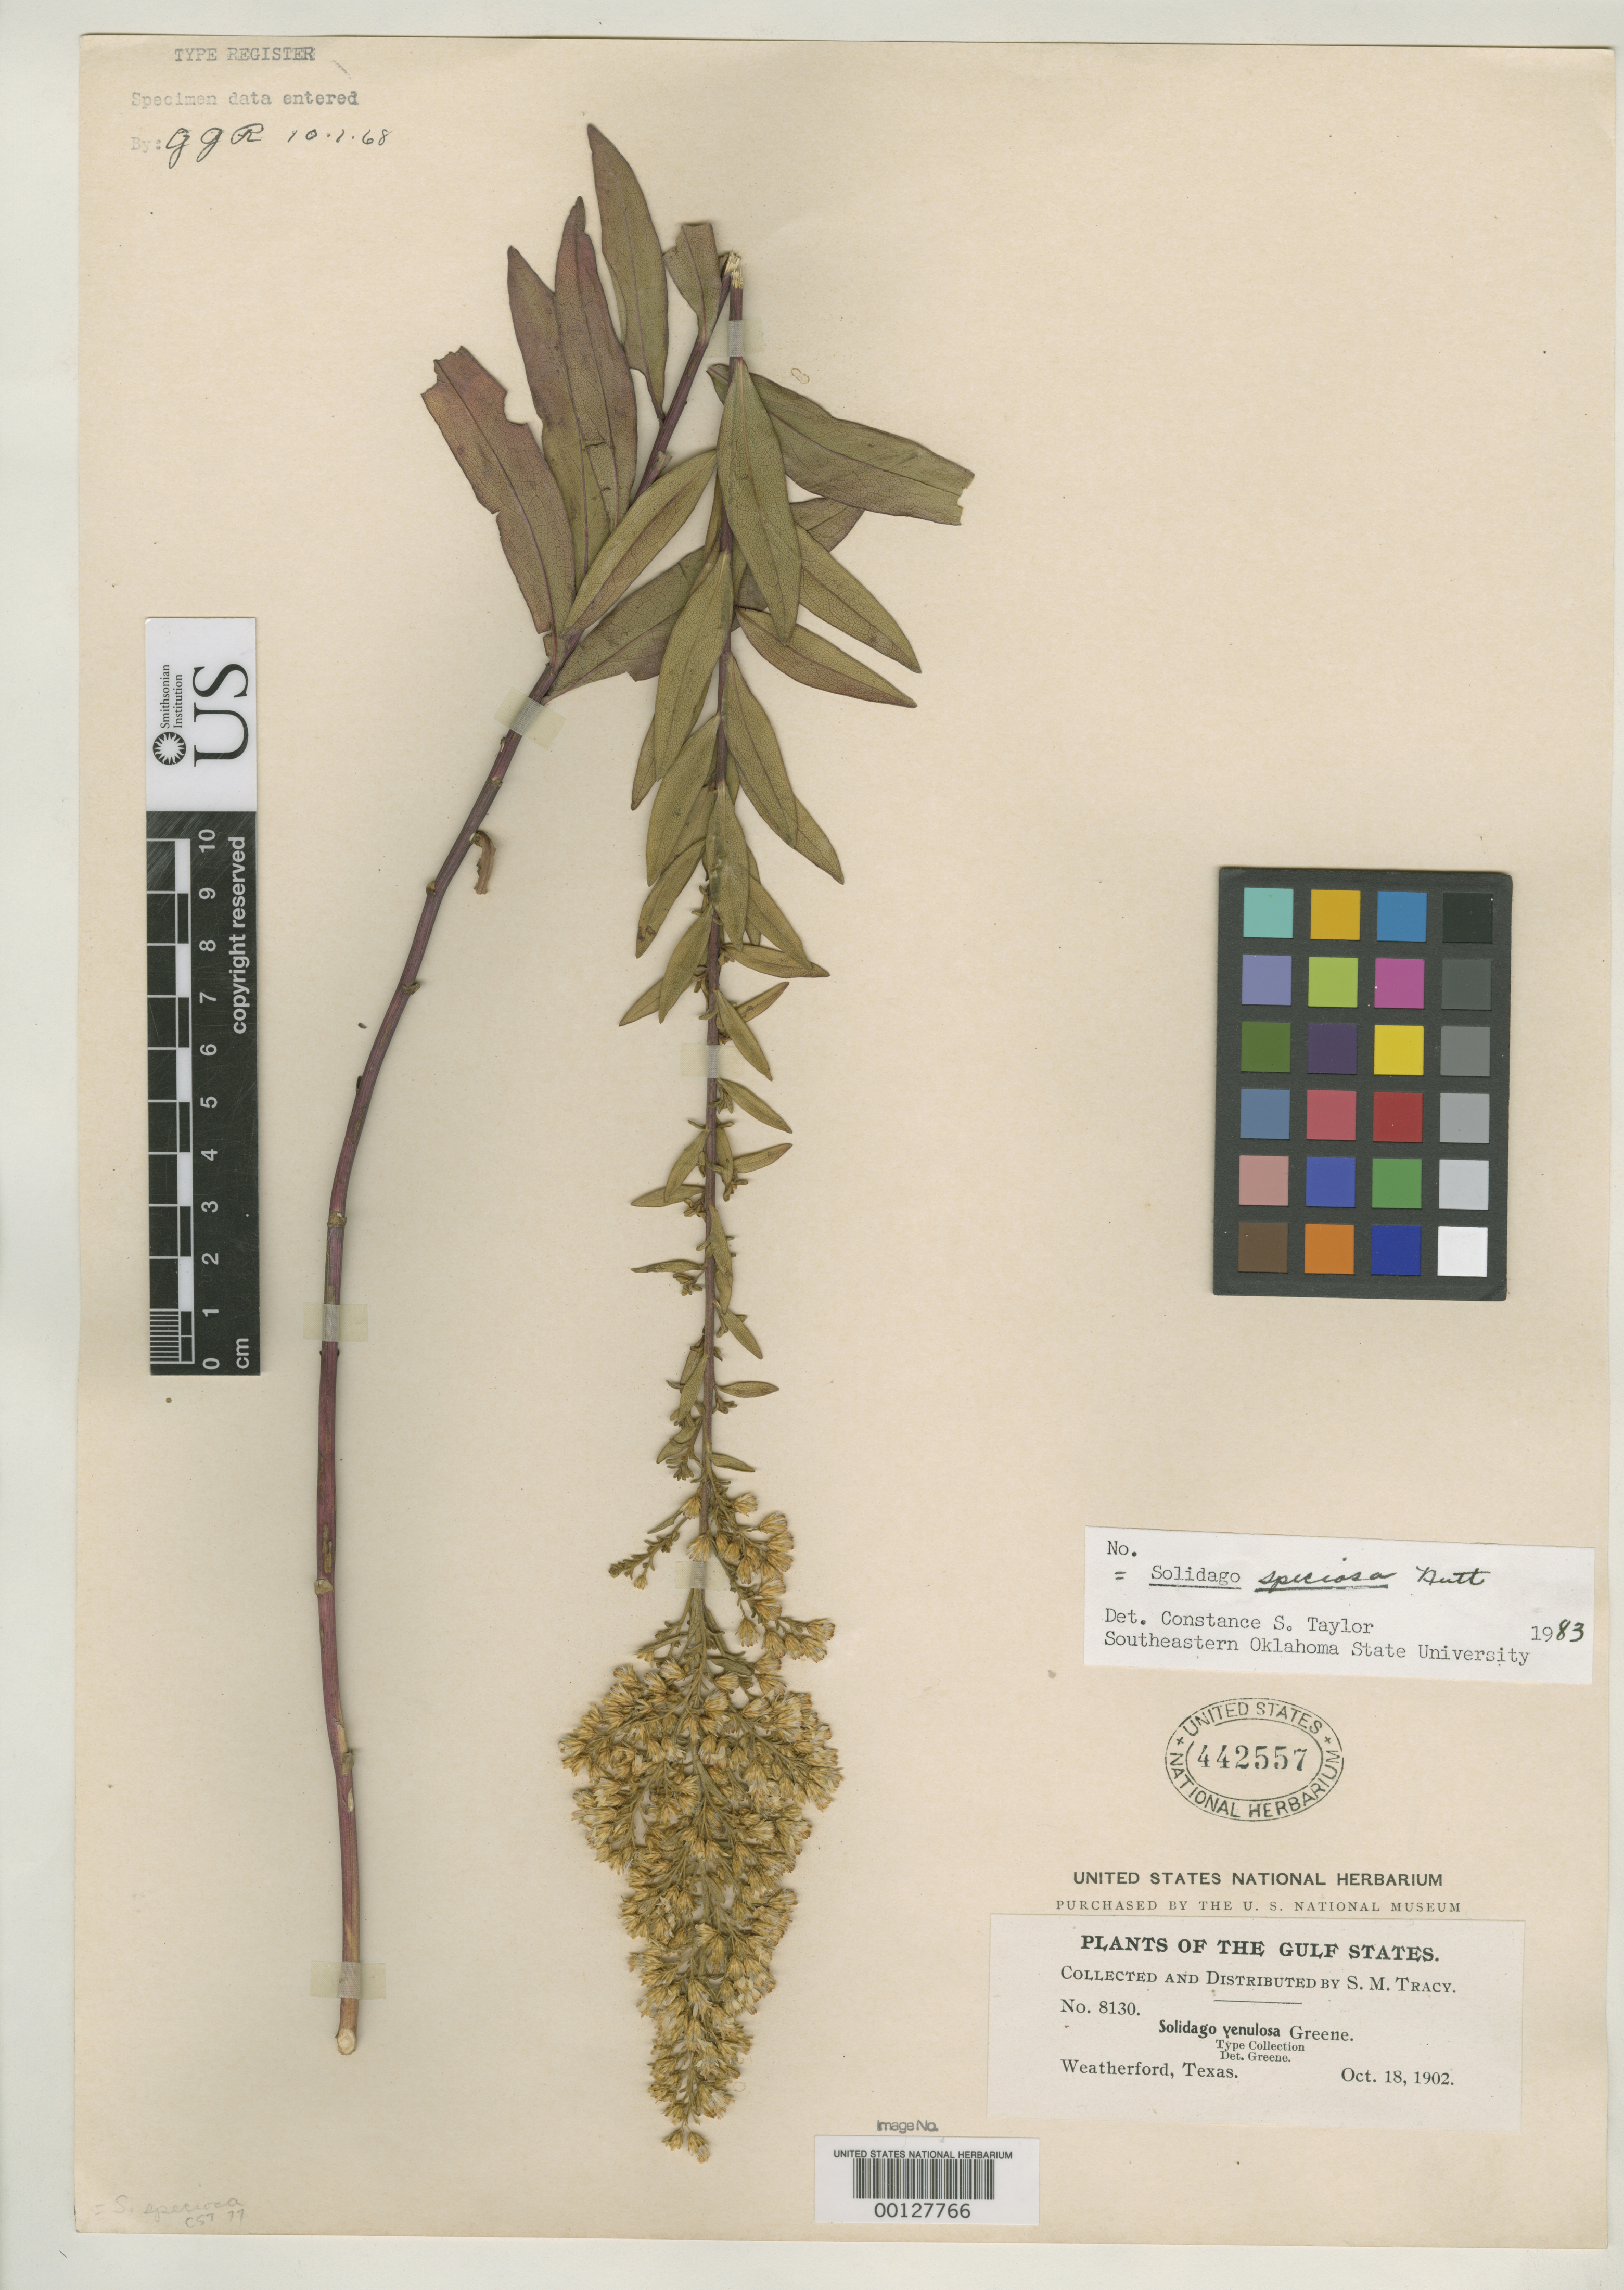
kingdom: Plantae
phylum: Tracheophyta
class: Magnoliopsida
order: Asterales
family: Asteraceae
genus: Solidago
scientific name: Solidago venulosa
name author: Greene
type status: Isotype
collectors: S. M. Tracy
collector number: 8130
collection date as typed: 18 Oct 1902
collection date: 1902-10-18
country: United States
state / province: Texas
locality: Weatherford.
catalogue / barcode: US 442557